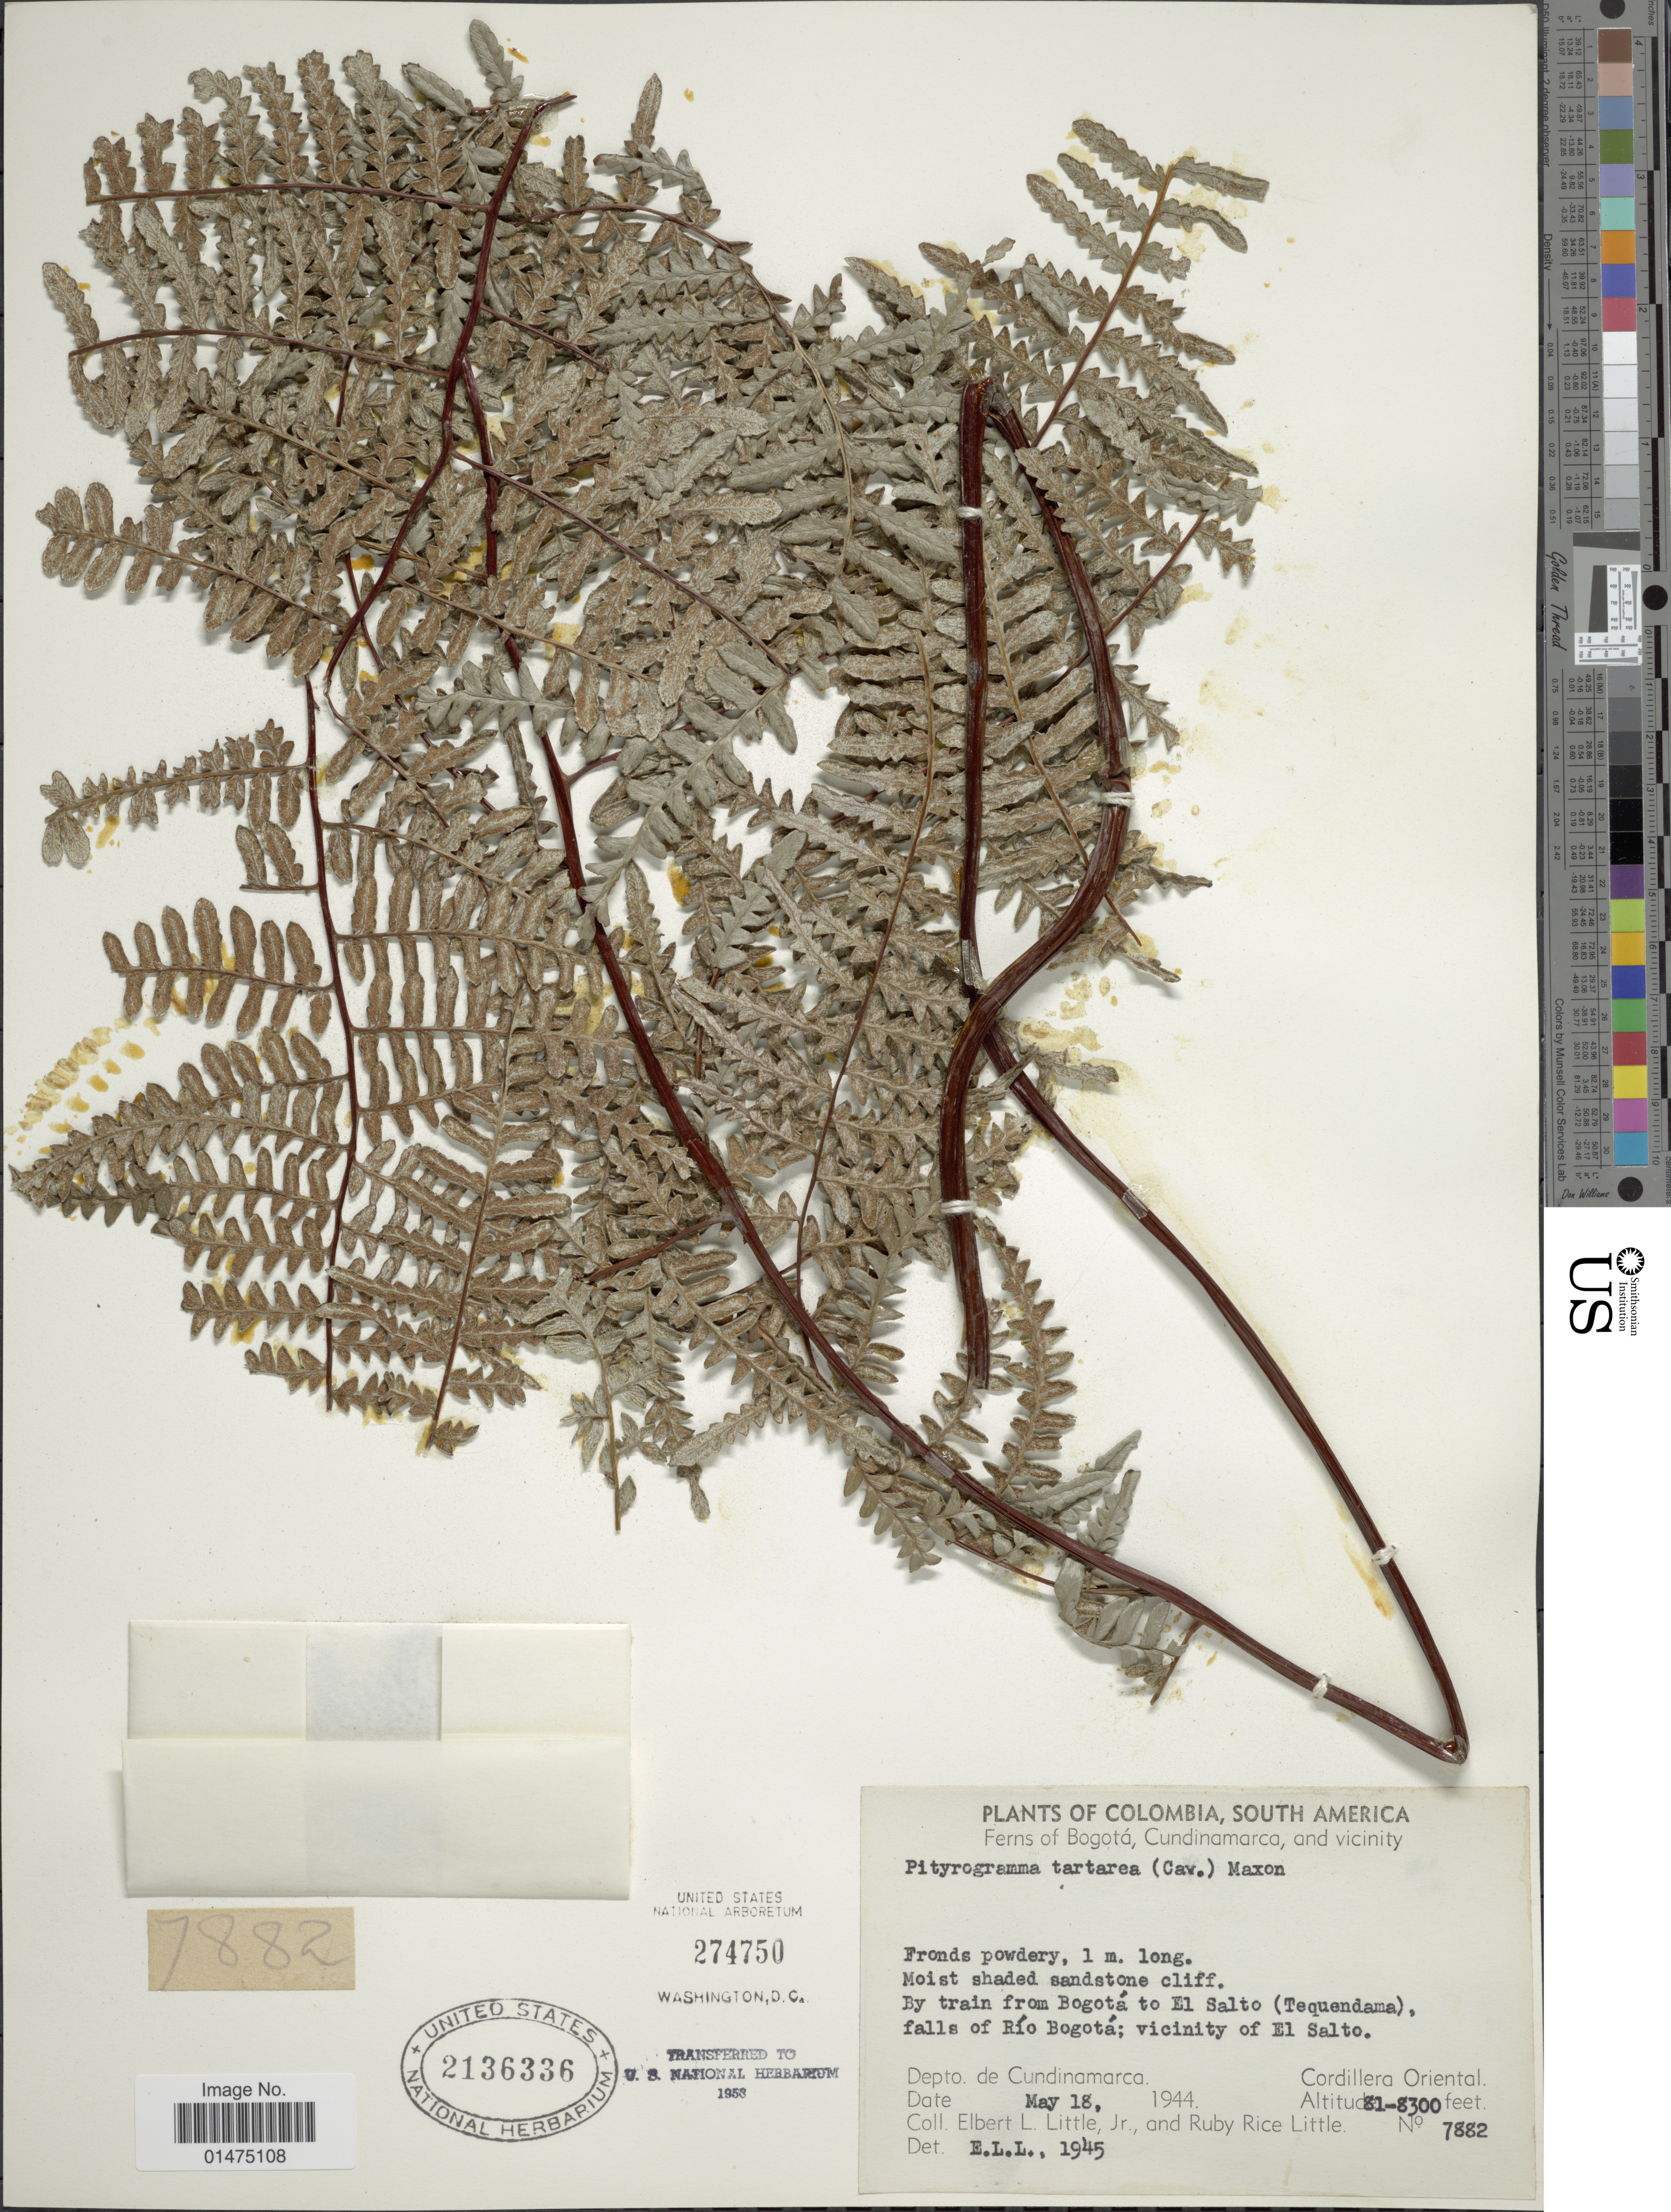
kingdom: Plantae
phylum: Tracheophyta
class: Polypodiopsida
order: Polypodiales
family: Pteridaceae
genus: Pityrogramma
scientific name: Pityrogramma tartarea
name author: (Cav.) Maxon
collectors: E. L. Little & R. R. Little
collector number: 7882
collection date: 1944-05-18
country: Colombia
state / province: Cundinamarca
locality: Cordillera Oriental, By train from Bogota to El Salto (Tequendama), falls of Rio Bogota, vicinity of El Salto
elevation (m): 2469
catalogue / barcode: US 274750